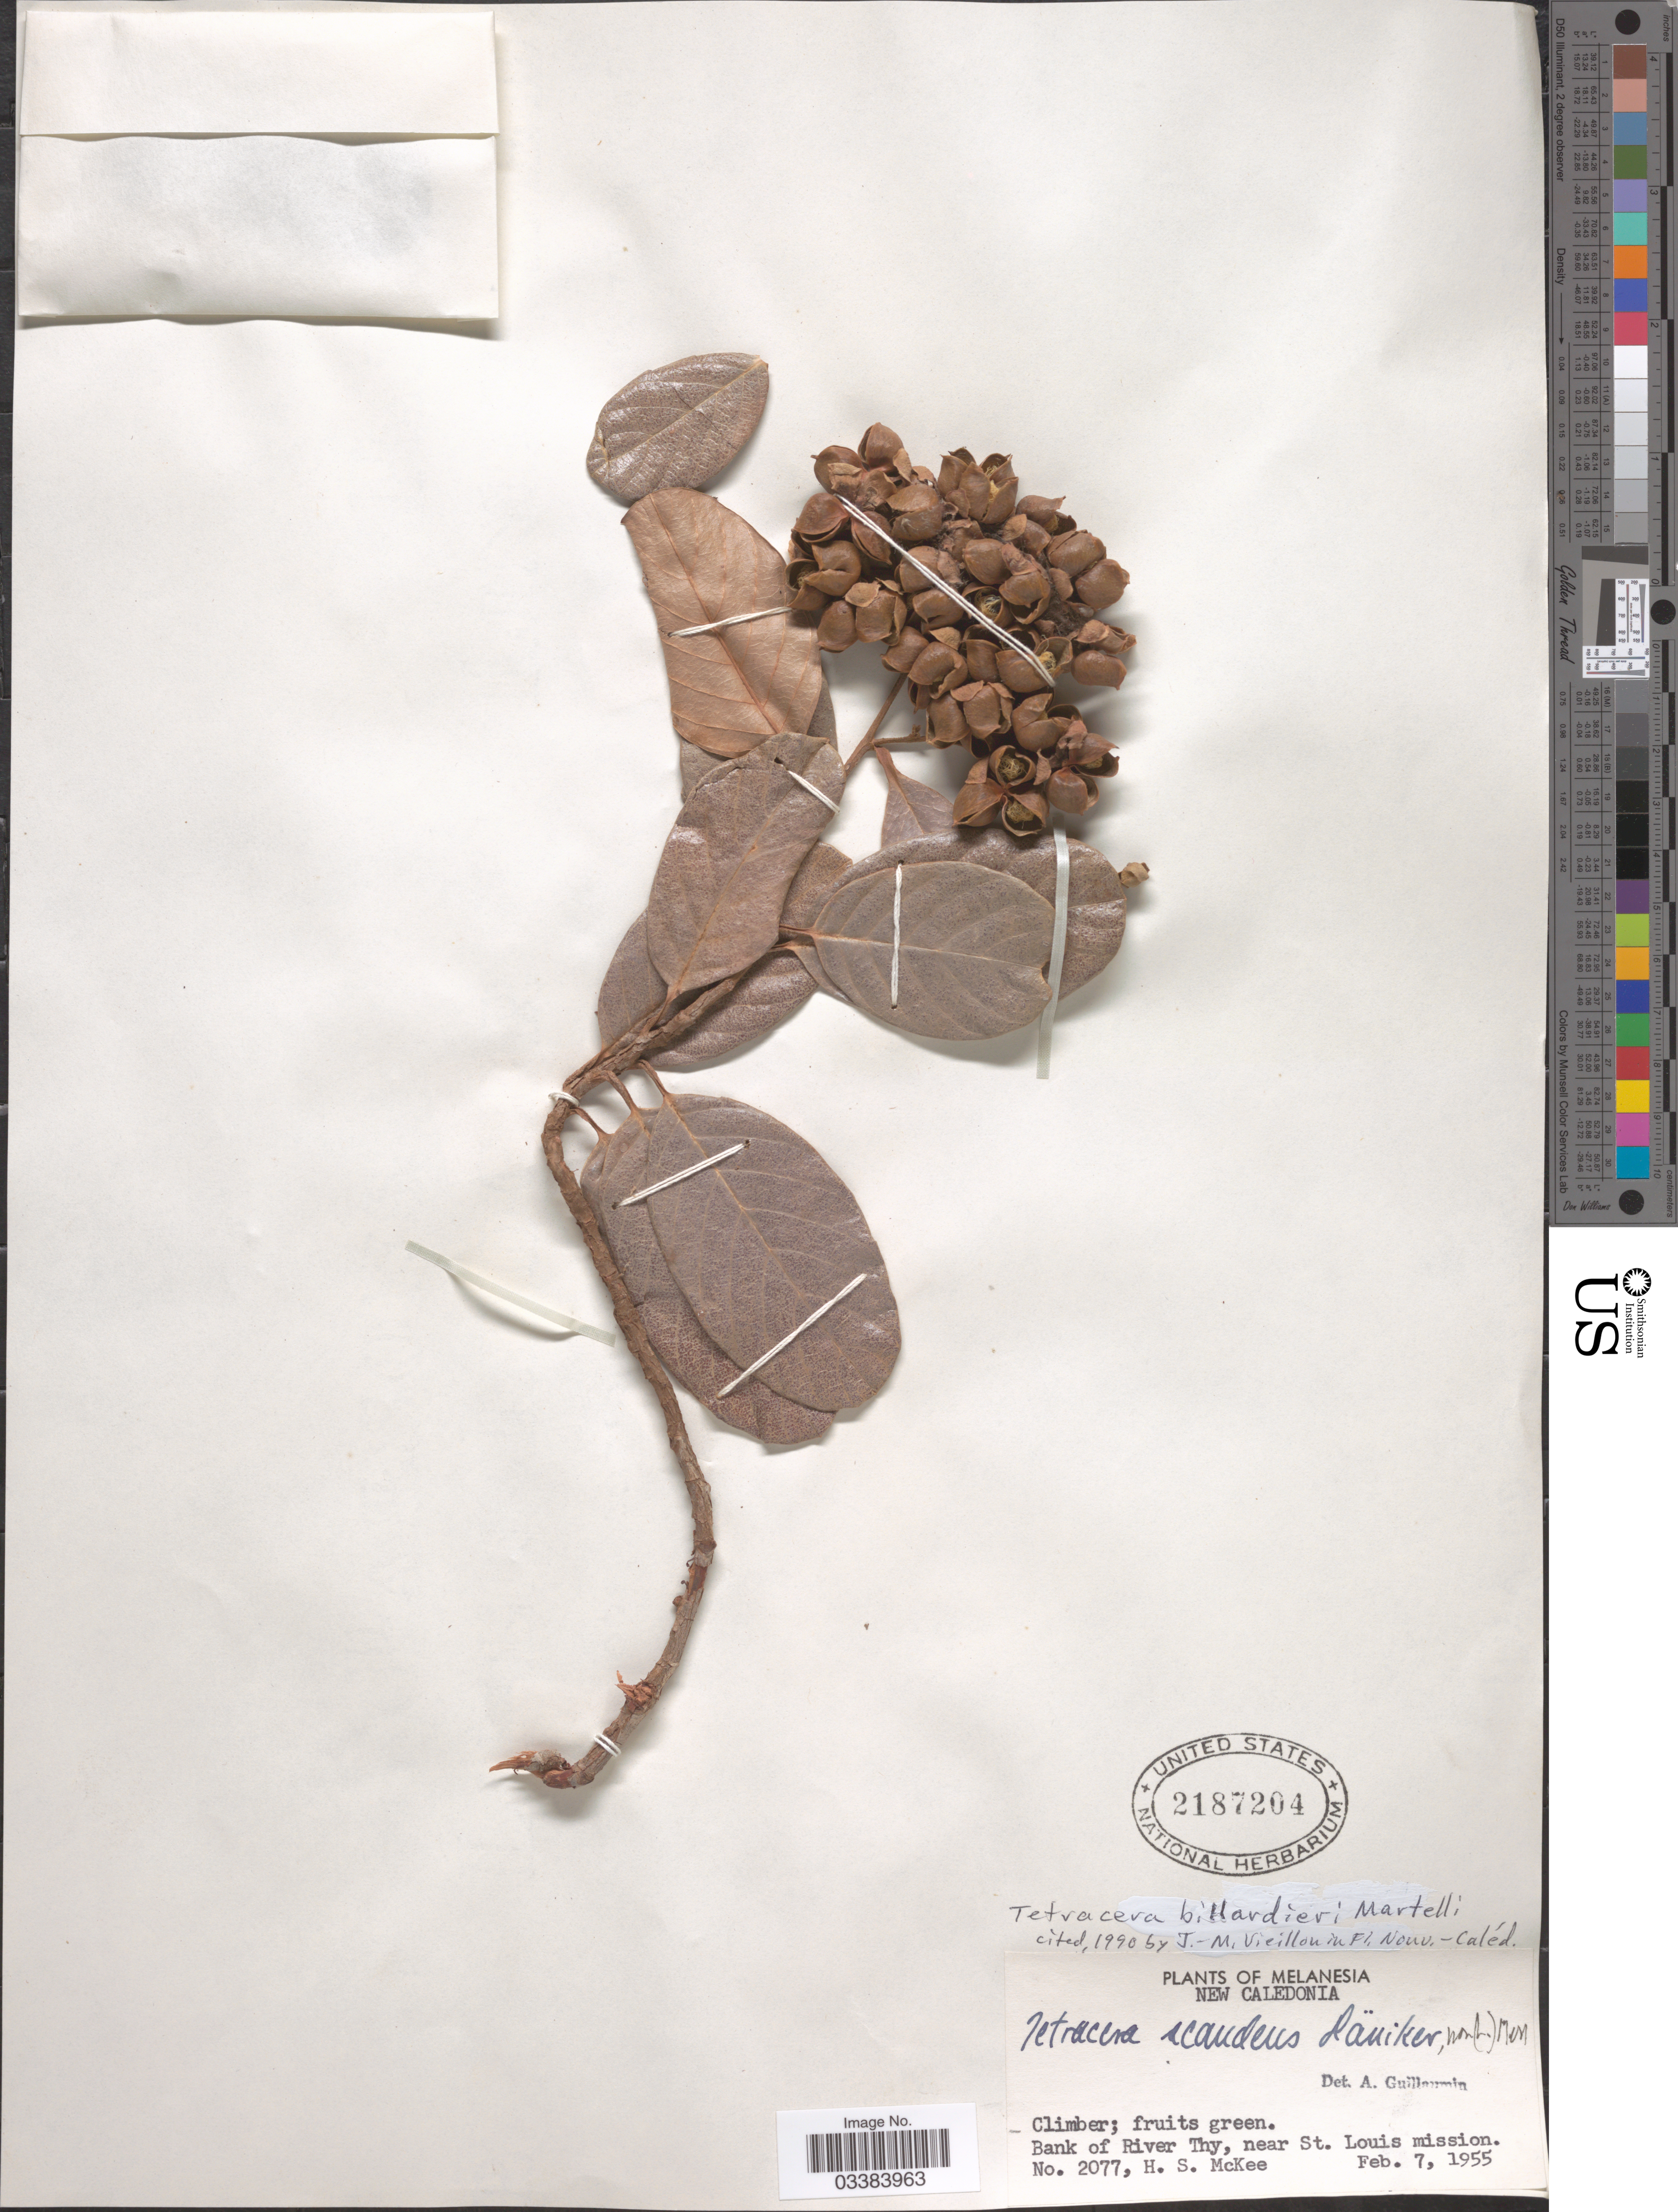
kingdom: Plantae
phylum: Tracheophyta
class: Magnoliopsida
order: Dilleniales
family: Dilleniaceae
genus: Tetracera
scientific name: Tetracera billardieri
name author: Martelli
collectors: H. S. McKee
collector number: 2077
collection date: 1955-02-07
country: New Caledonia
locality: Melanesia. Bank of River Thy, near St. Louis mission.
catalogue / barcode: US 2187204